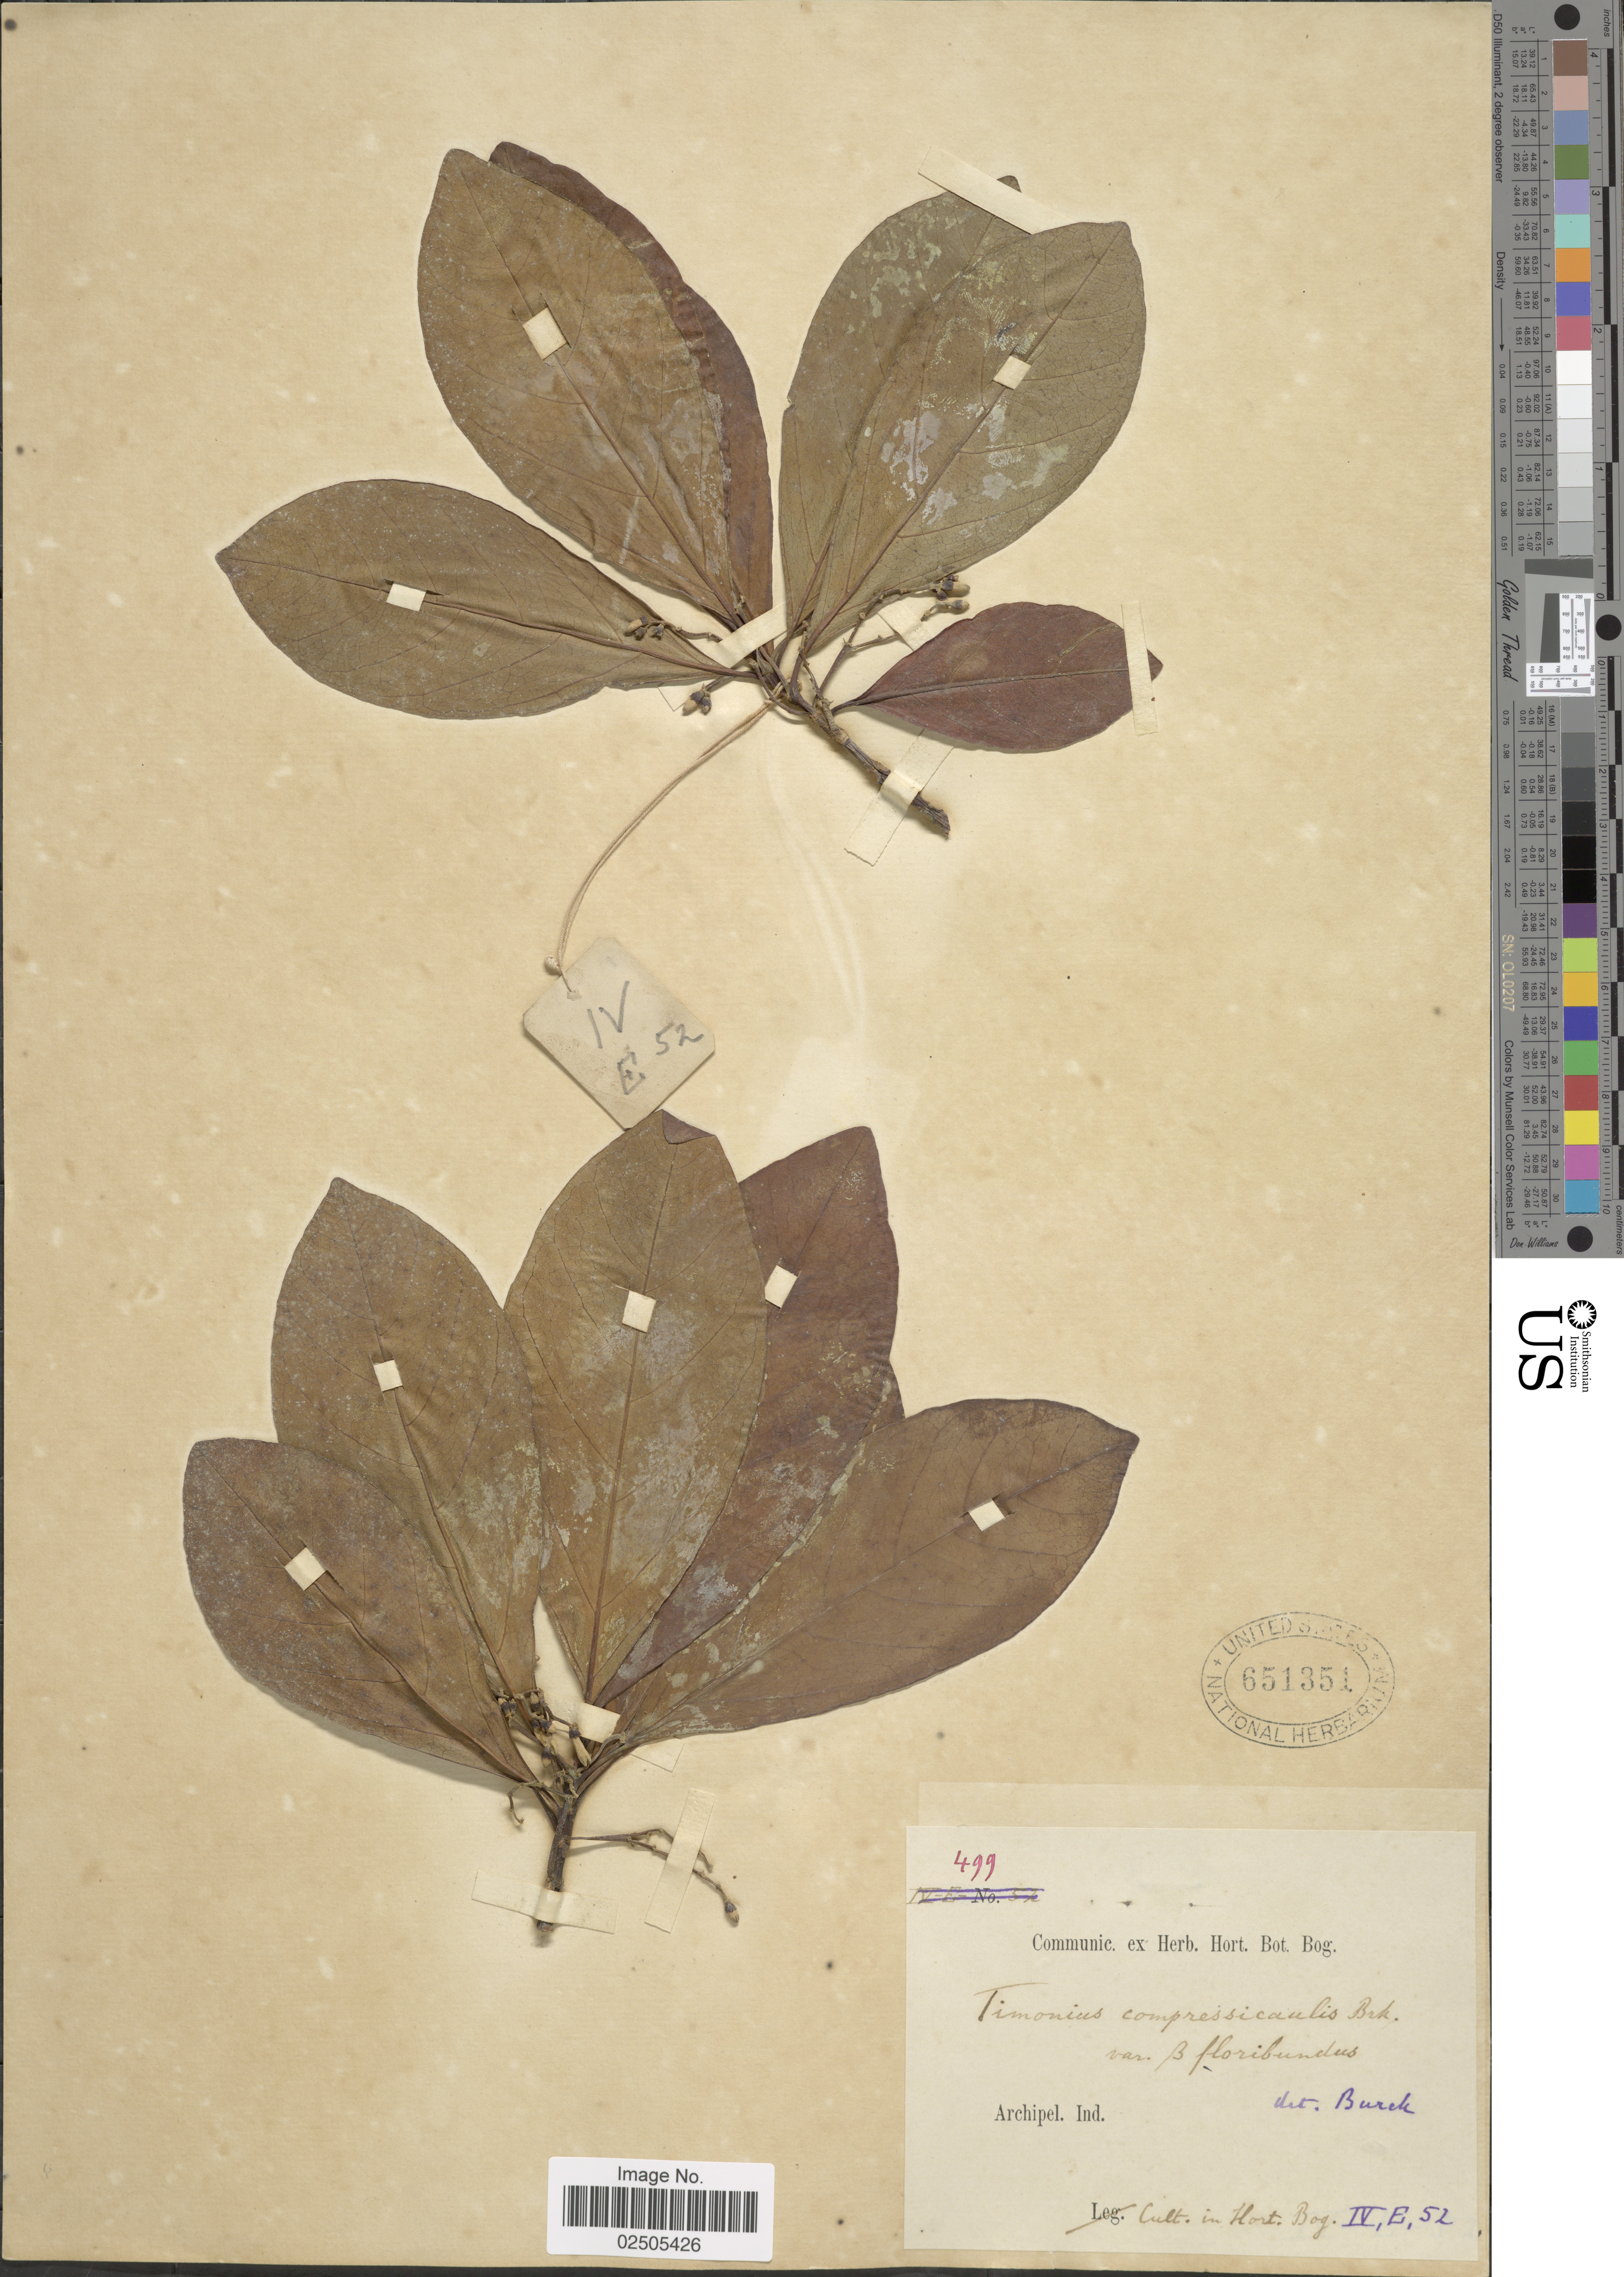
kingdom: Plantae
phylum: Tracheophyta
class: Magnoliopsida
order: Gentianales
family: Rubiaceae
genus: Timonius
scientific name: Timonius compressicaulis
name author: (Miq.) Boerl.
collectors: ex herb. Hort. Bot. Bog.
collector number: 499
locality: Archipel. Ind. in Hort Bog [interpreted]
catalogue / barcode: US 651351